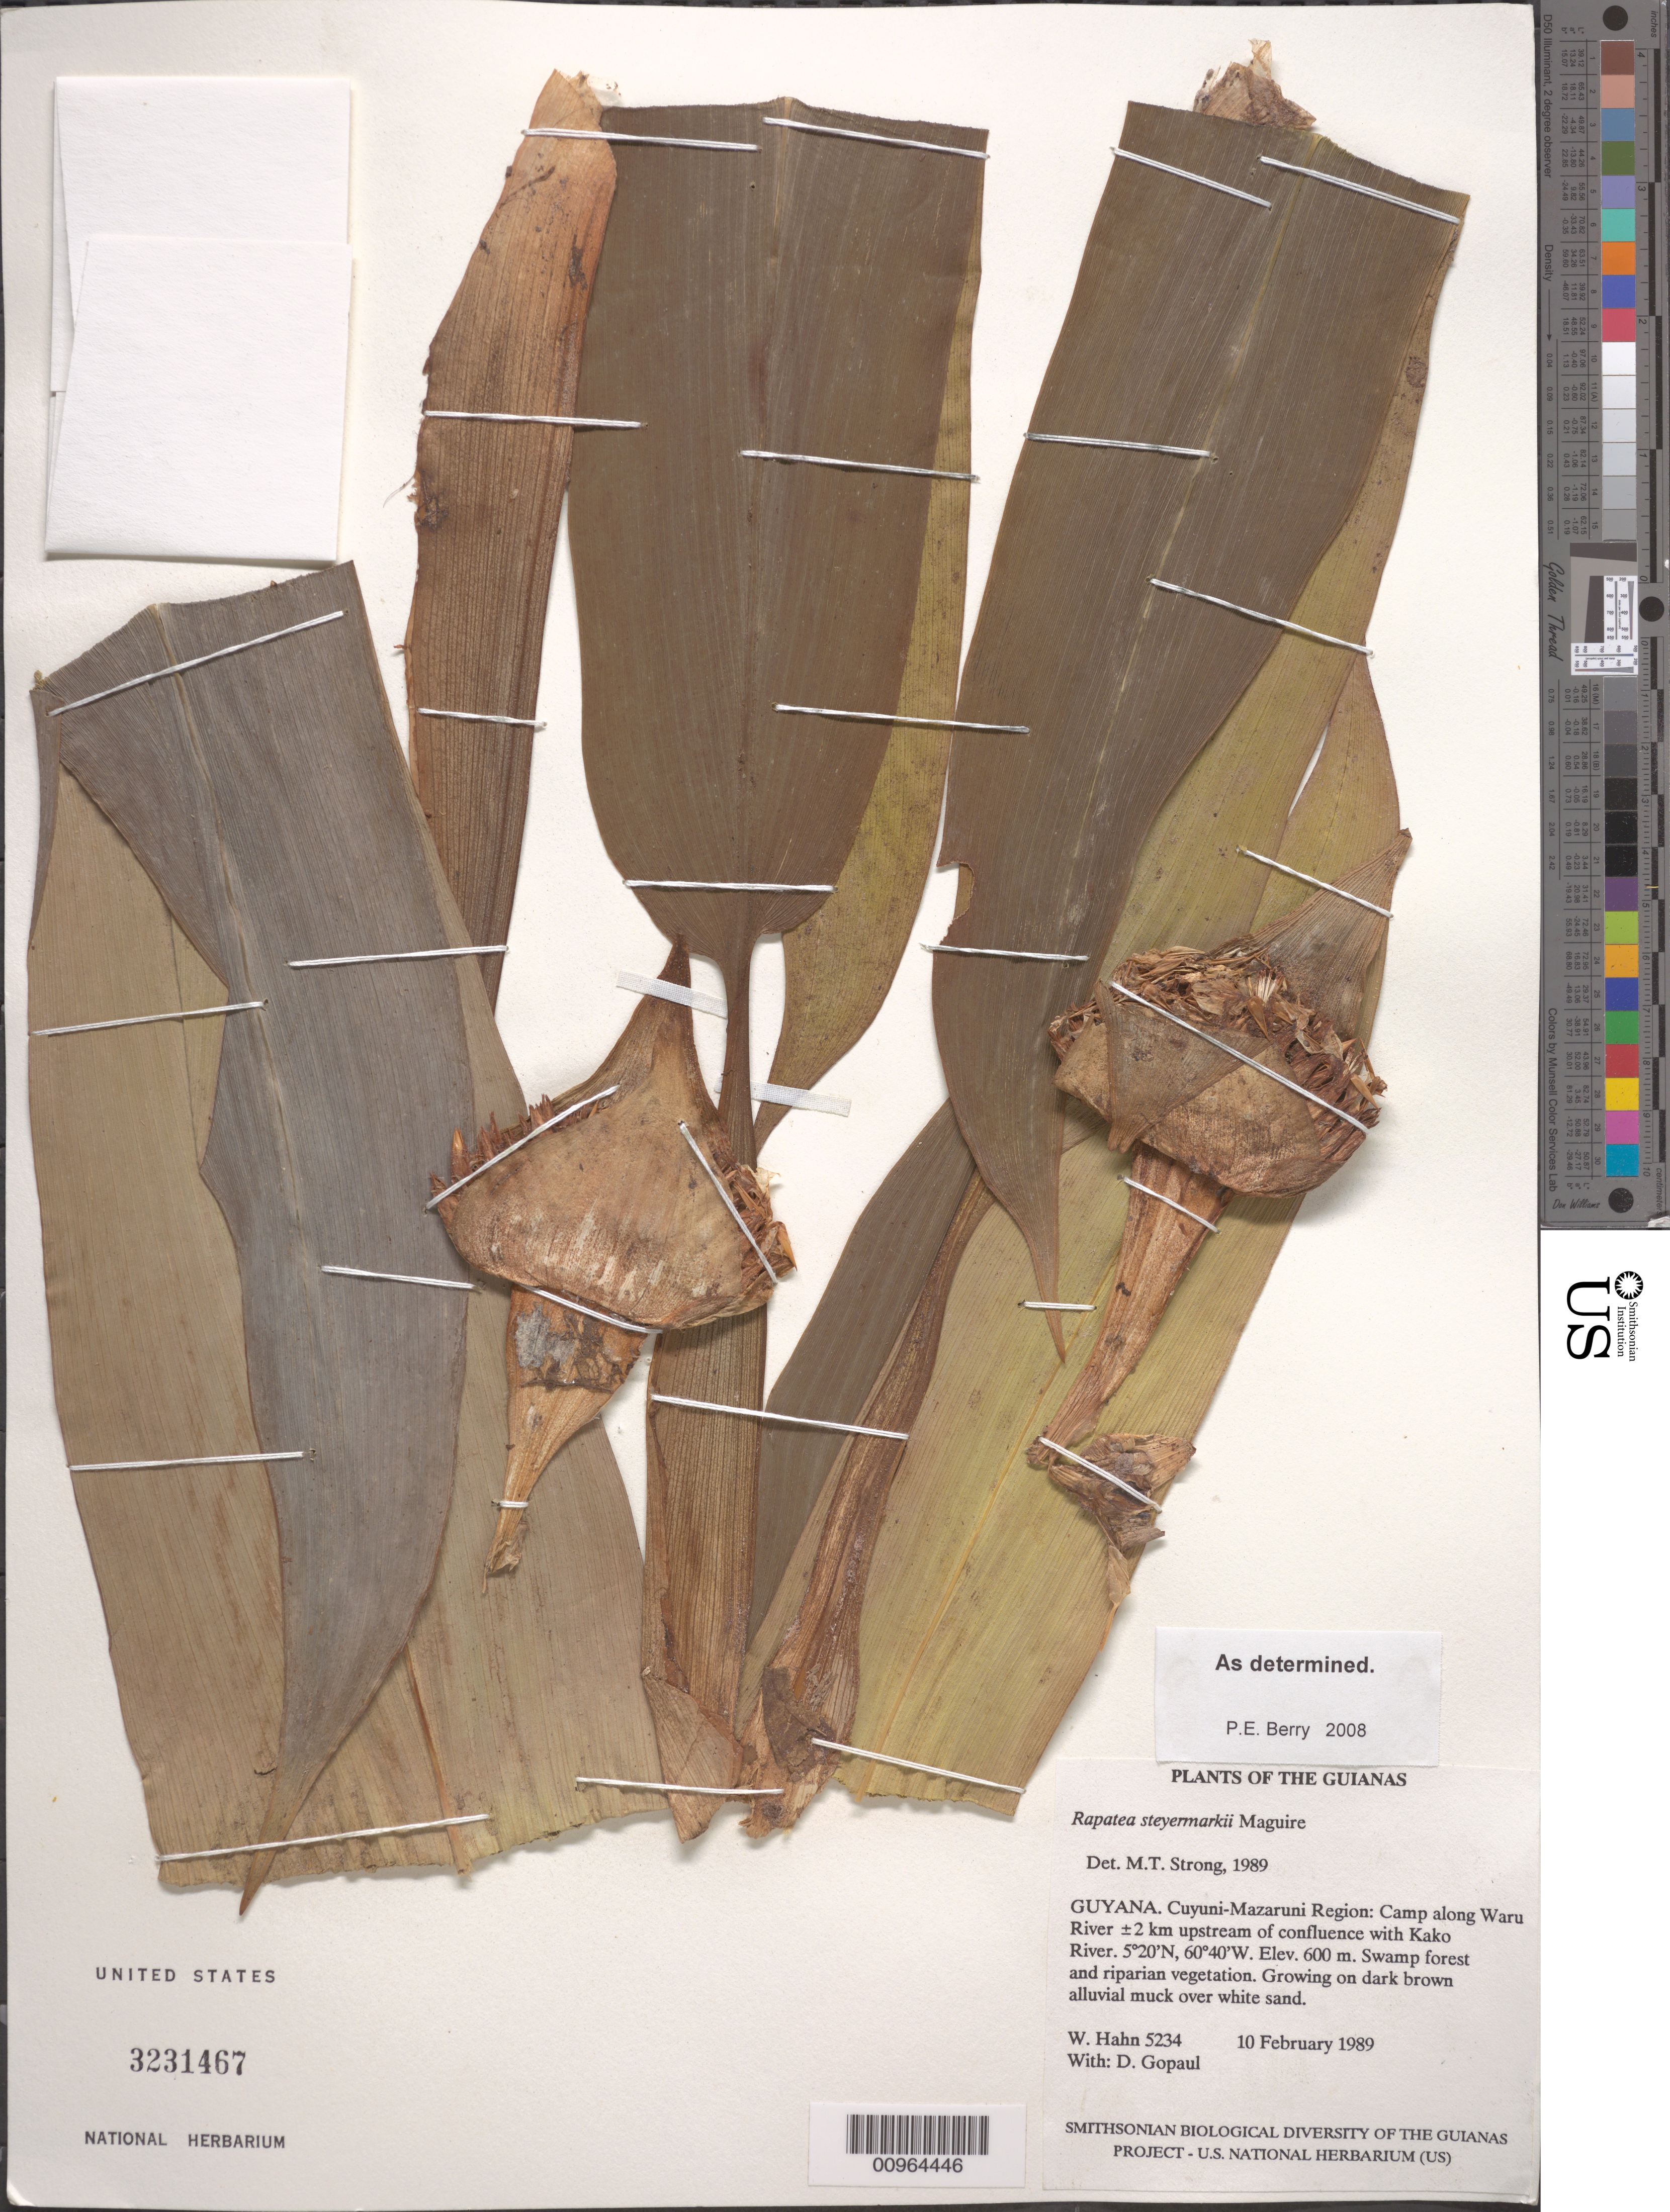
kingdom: Plantae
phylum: Tracheophyta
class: Liliopsida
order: Poales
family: Rapateaceae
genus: Rapatea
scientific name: Rapatea steyermarkii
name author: Maguire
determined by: Berry, P. E., (WIS), University of Wisconsin - Madison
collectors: W. Hahn & D. Gopaul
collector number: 5234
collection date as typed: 10 February 1989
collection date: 1989-02-10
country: Guyana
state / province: Cuyuni-Mazaruni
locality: Camp along Waruma River ±2 km upstream of confluence with Kako River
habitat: Swamp forest and Riparian vegetation Growing on dark brown alluvial muck over white sand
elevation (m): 600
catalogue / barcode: US 3231467